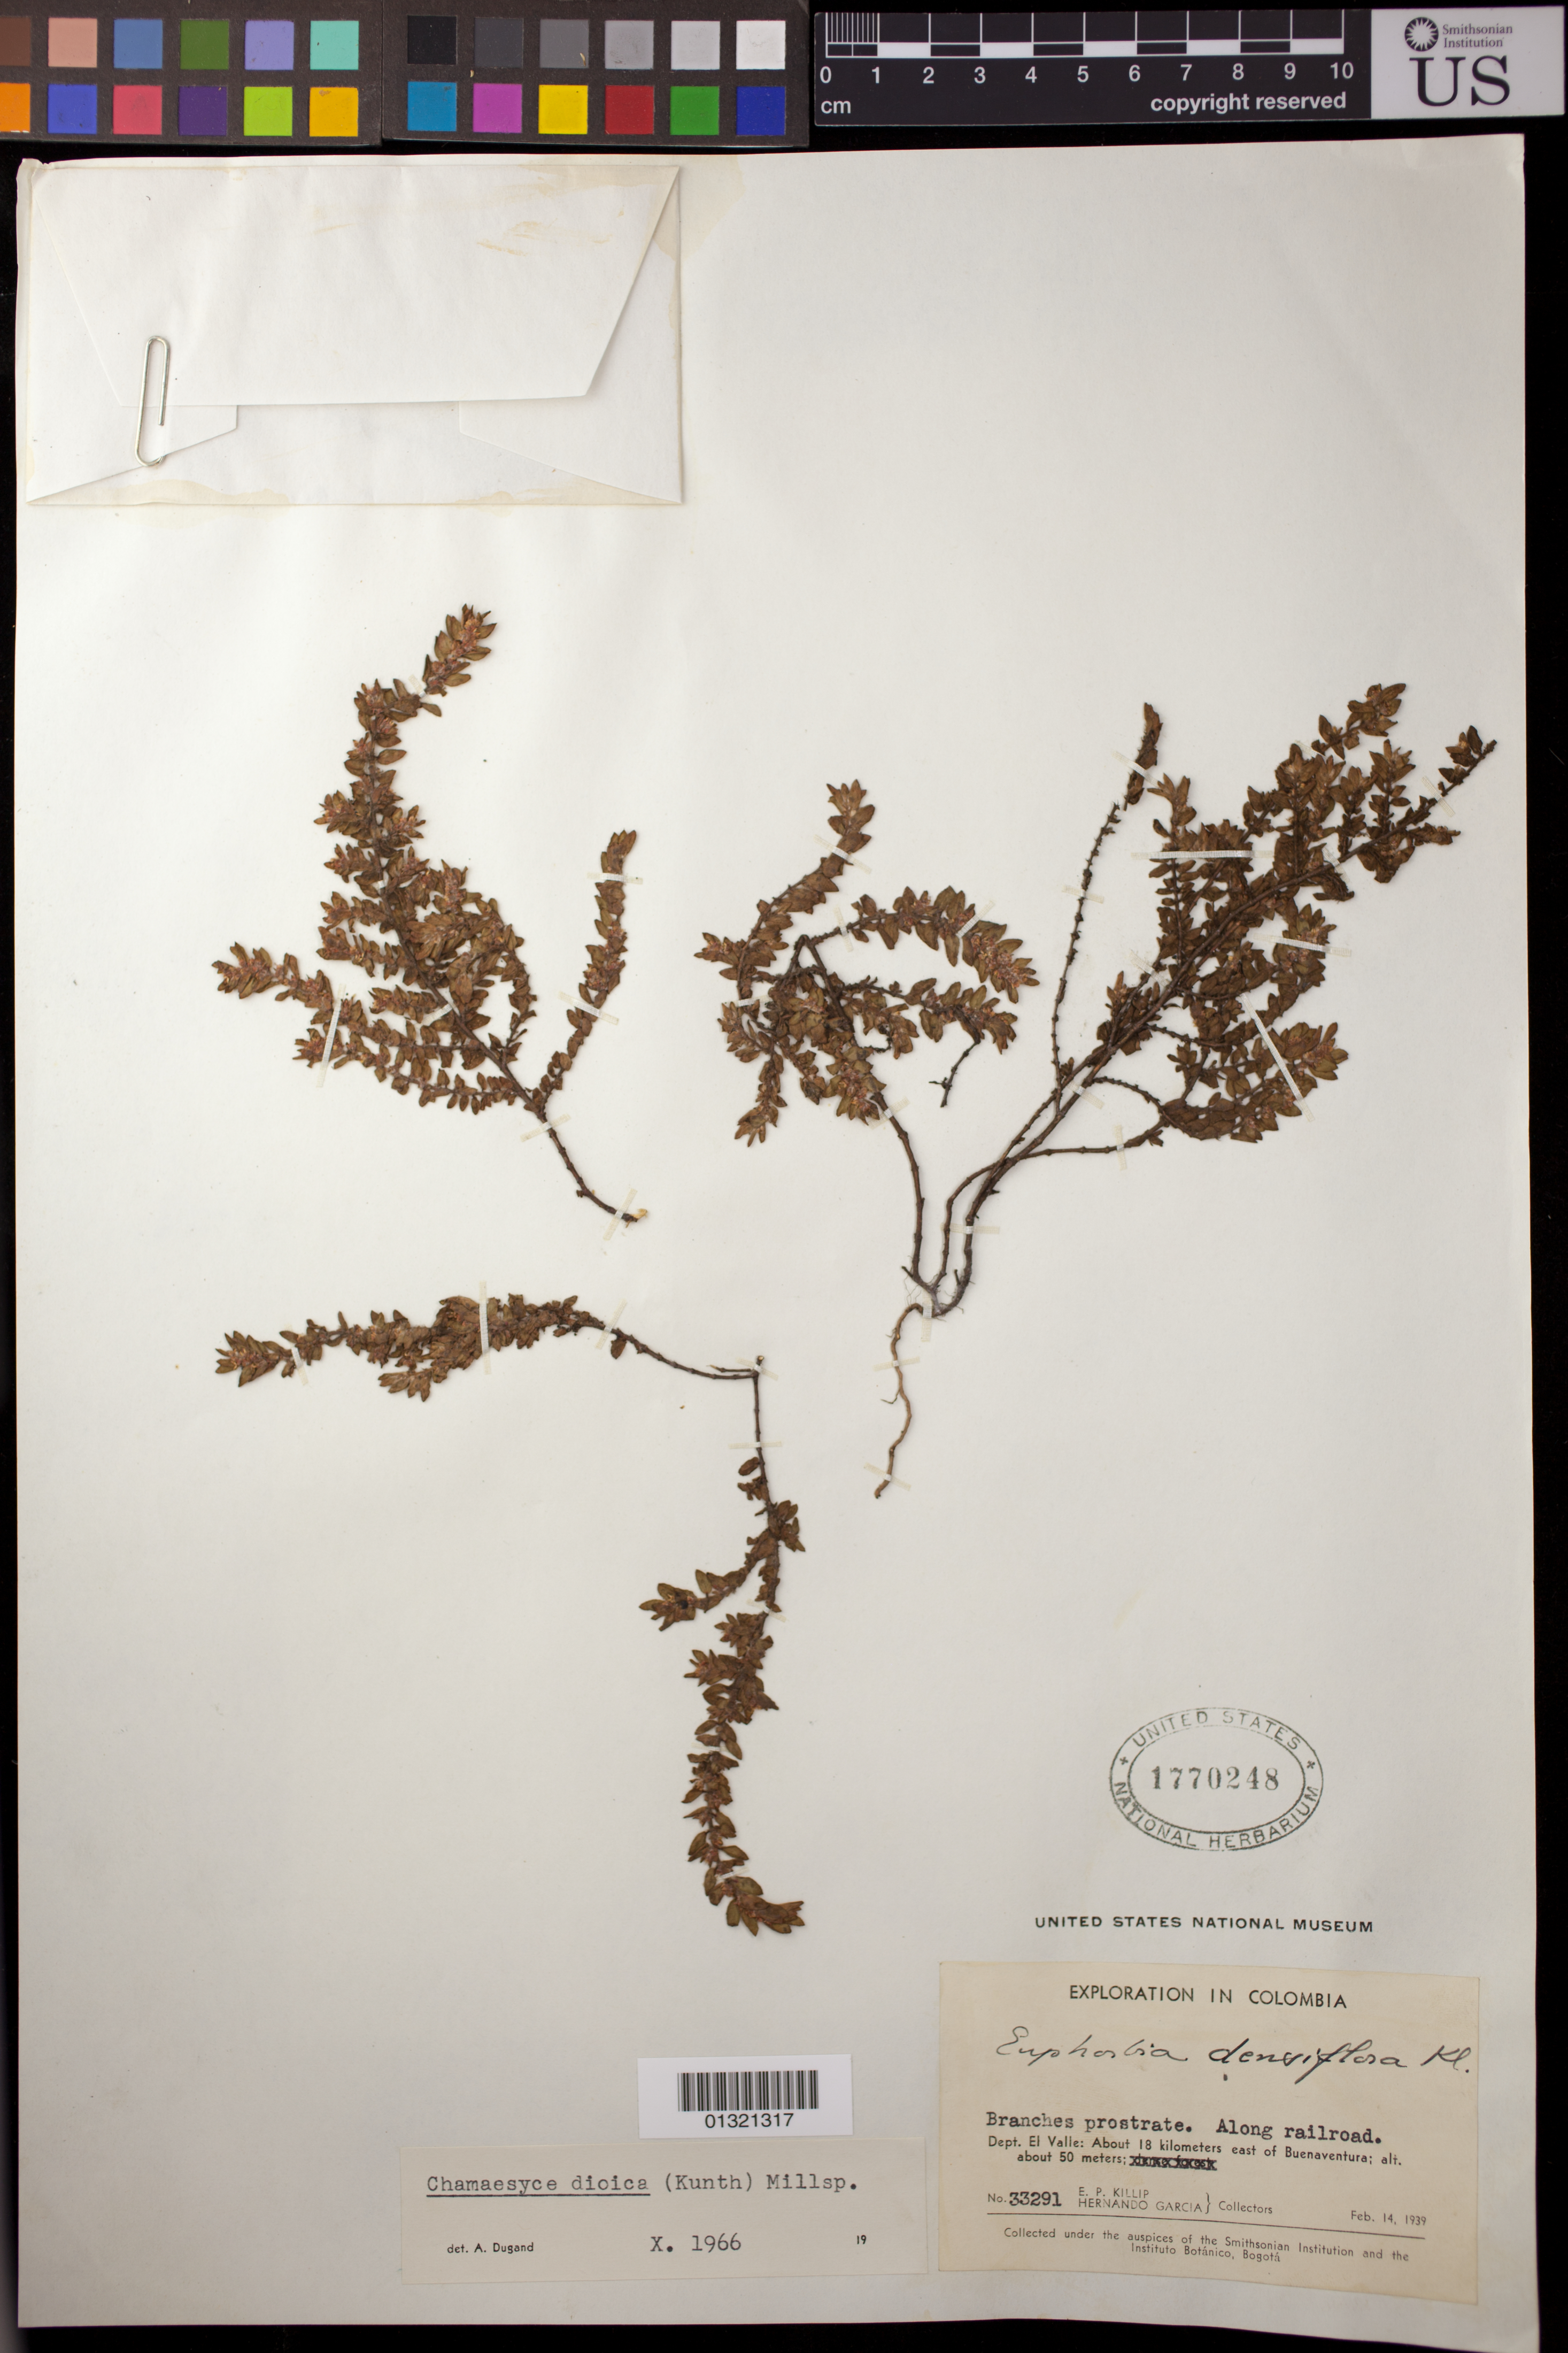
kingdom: Plantae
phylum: Tracheophyta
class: Magnoliopsida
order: Malpighiales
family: Euphorbiaceae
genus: Euphorbia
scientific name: Euphorbia dioeca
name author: Kunth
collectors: E. P. Killip & H. Garcia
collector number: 33291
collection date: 1939-02-14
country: Colombia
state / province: Valle del Cauca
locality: About 18 kilometers east of Buenaventura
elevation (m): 50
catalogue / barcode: US 1770248